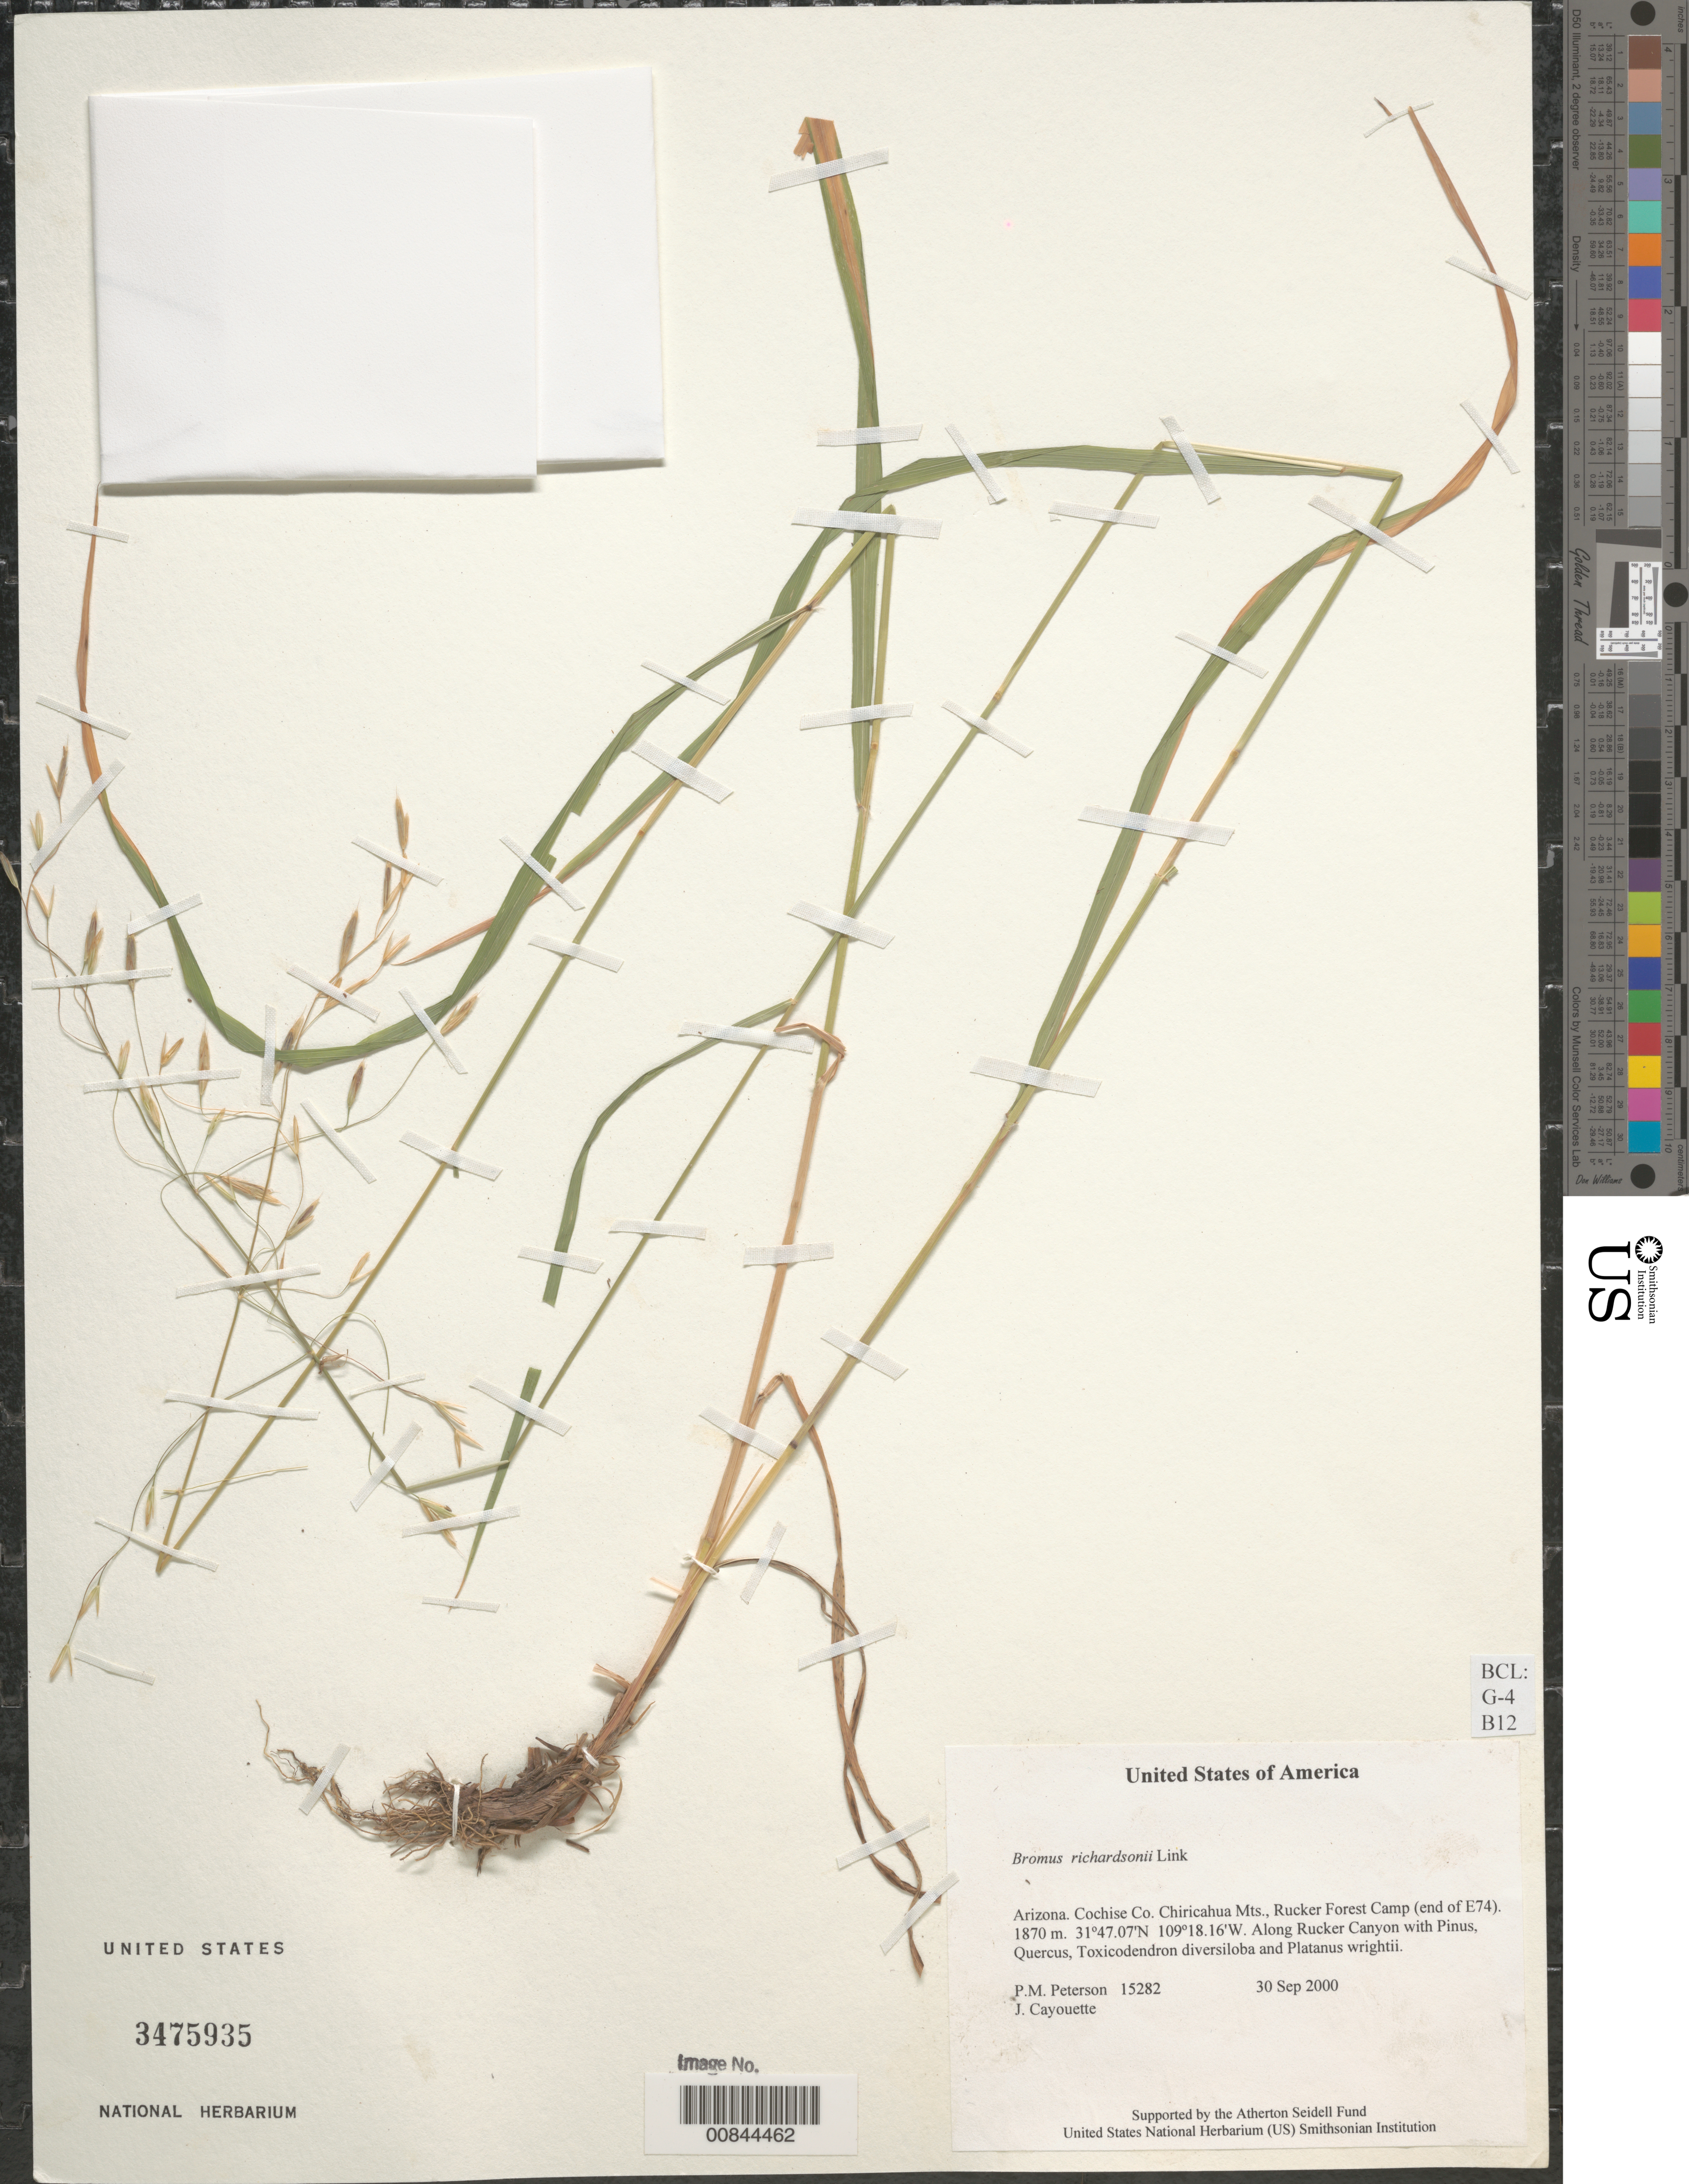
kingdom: Plantae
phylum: Tracheophyta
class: Liliopsida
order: Poales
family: Poaceae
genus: Bromus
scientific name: Bromus richardsonii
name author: Link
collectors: P. M. Peterson & J. Cayouette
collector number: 15282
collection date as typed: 30 Sep 2000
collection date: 2000-09-30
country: United States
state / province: Arizona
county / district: Cochise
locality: Chiricahua Mts., Rucker Forest Camp (end of E74).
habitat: Along Rucker Canyon with Pinus, Quercus, Toxicodendron diversiloba and Platanus wrightii.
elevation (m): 1870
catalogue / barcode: US 3475935